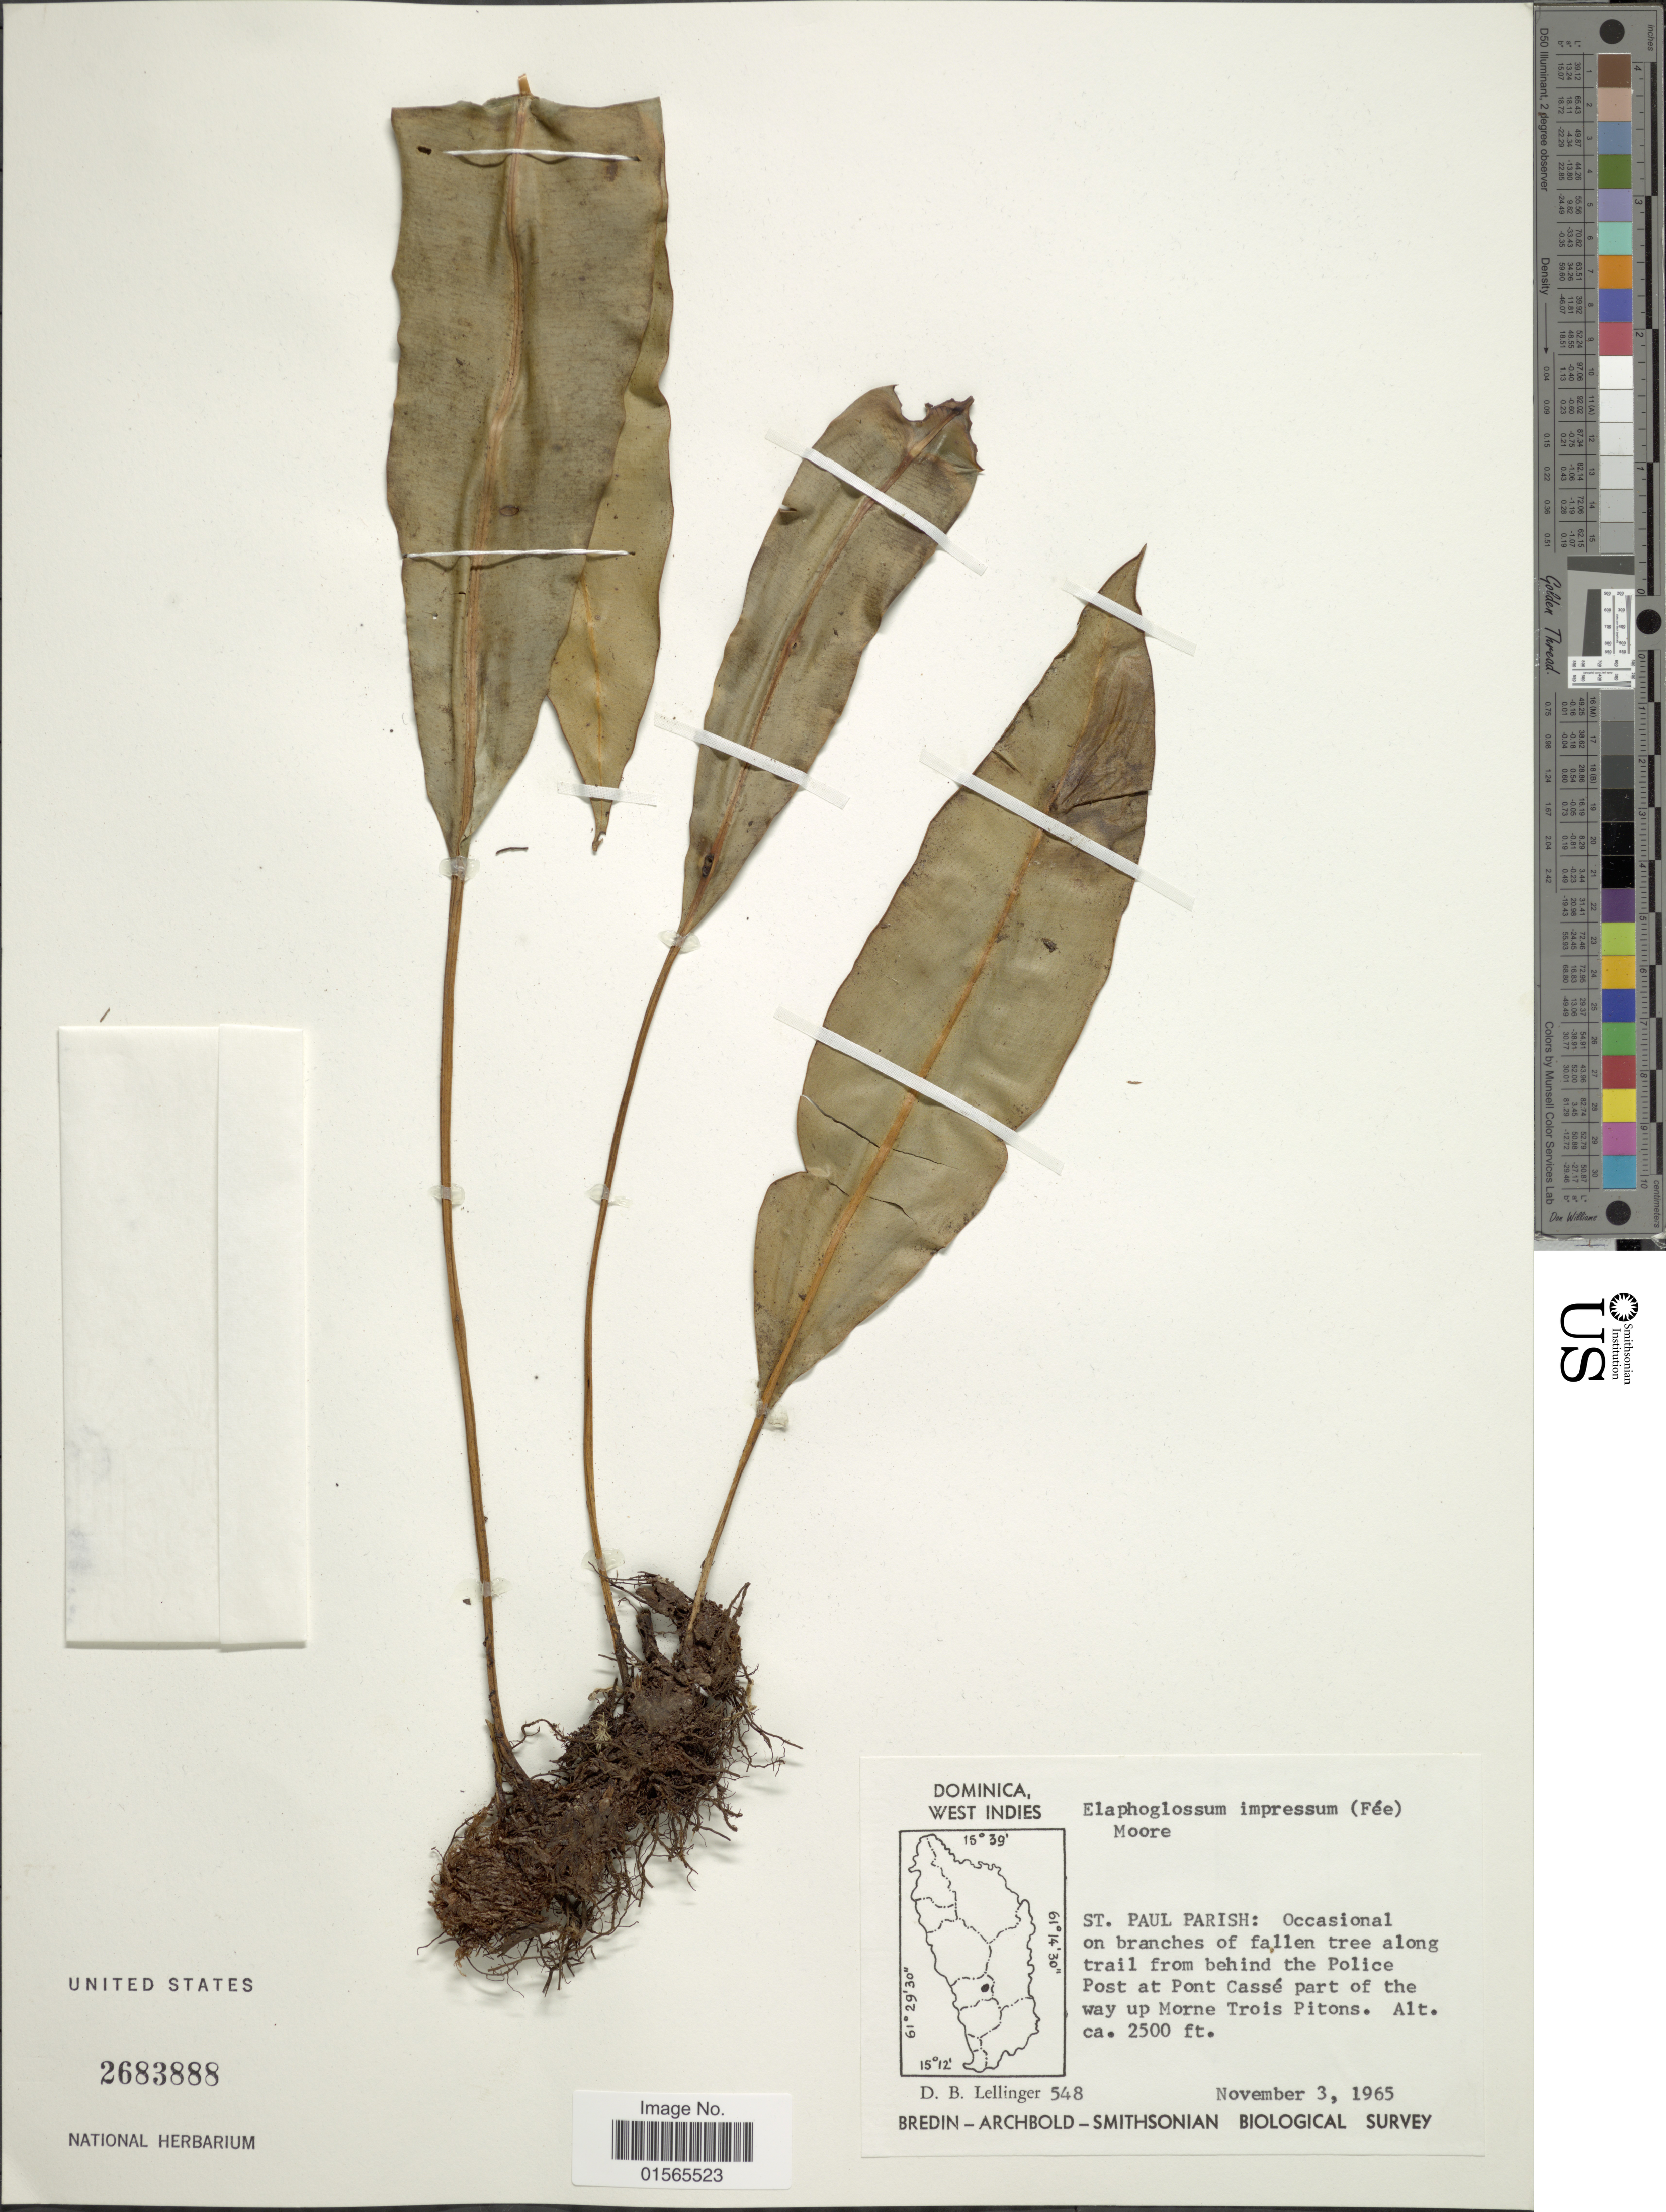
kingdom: Plantae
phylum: Tracheophyta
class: Polypodiopsida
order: Polypodiales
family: Dryopteridaceae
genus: Elaphoglossum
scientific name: Elaphoglossum impressum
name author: (Fée) T. Moore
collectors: D. B. Lellinger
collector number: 548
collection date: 1965-11-03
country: Dominica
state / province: St. Paul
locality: Occasional on branches of falles tree along trail from behind the Police Post at Pont Casse part of the way up Morne Trois Pitons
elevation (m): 762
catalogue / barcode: US 2683888